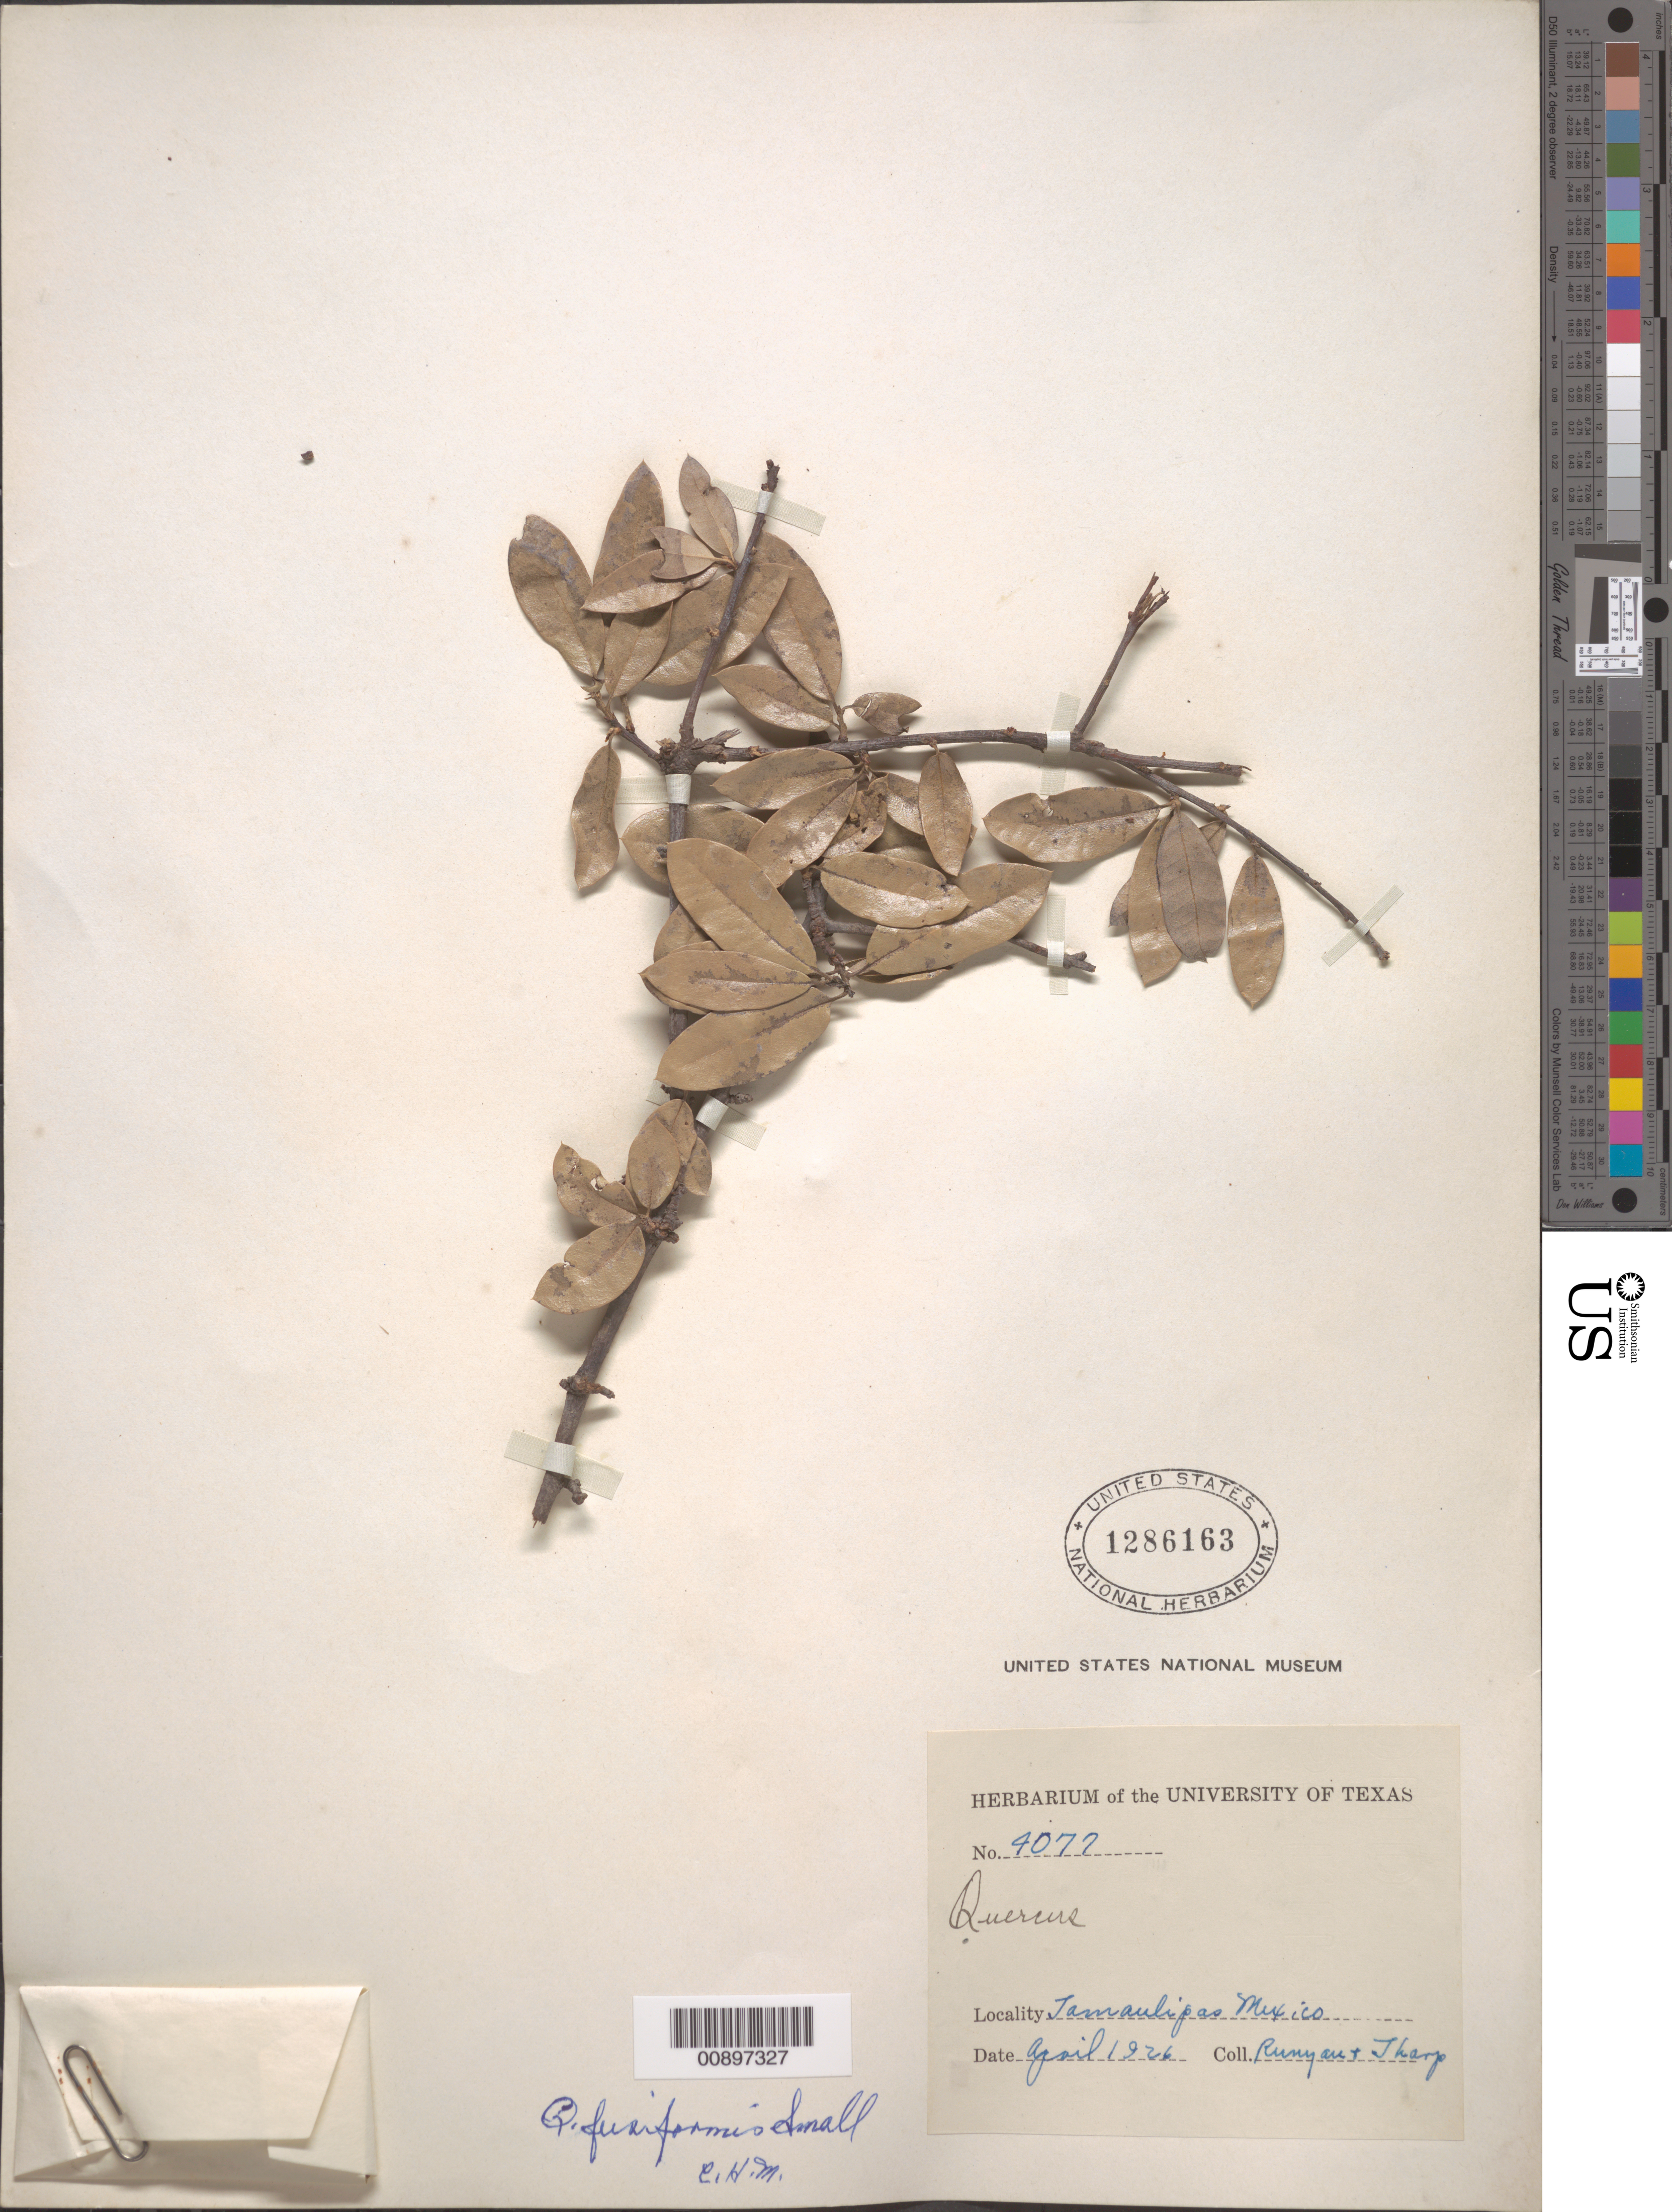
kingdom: Plantae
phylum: Tracheophyta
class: Magnoliopsida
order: Fagales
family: Fagaceae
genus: Quercus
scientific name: Quercus fusiformis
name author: Small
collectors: R. Runyon & Tharp, --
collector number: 4077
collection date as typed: Apr 1926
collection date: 1926-04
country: Mexico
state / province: Tamaulipas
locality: Tamaulipas.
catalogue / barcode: US 1286163